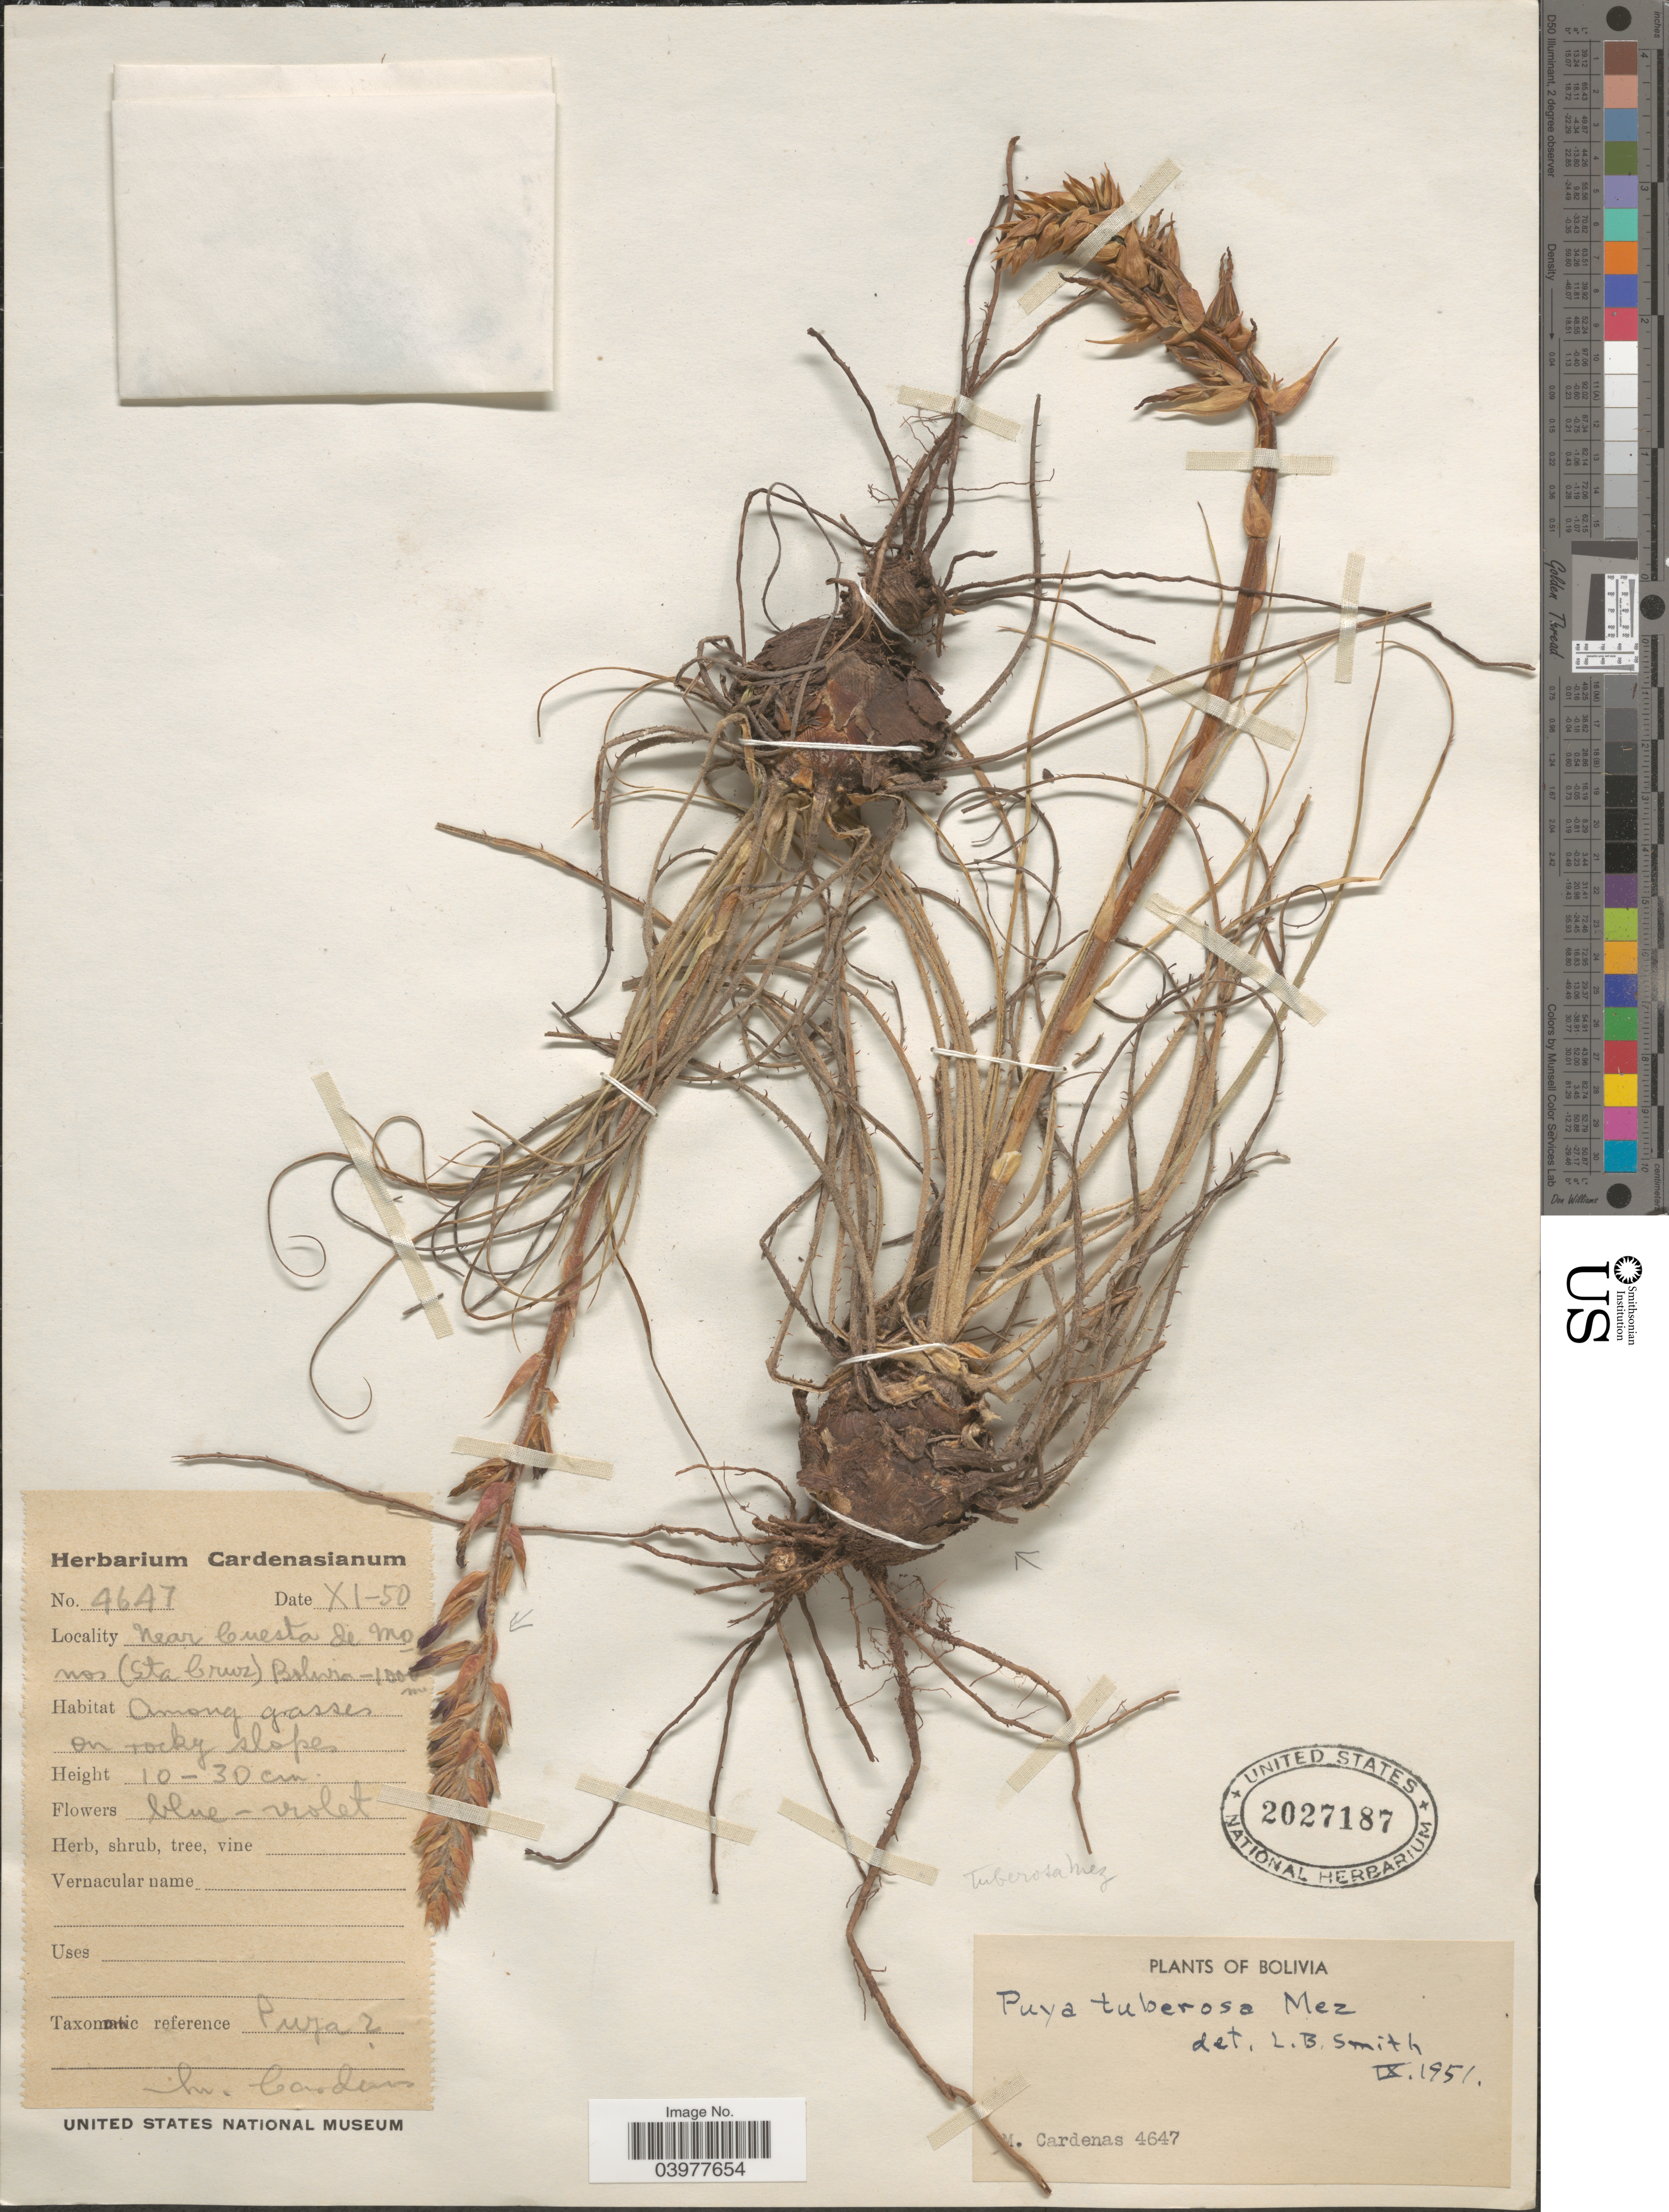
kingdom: Plantae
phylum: Tracheophyta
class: Liliopsida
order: Poales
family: Bromeliaceae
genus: Puya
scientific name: Puya tuberosa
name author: Mez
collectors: M. Cárdenas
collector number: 4647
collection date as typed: Transcribed d/m/y: /11/50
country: Bolivia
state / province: Santa Cruz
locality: Near Cuesta de Monos (Sta Cruz).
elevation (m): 1000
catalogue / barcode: US 2027187